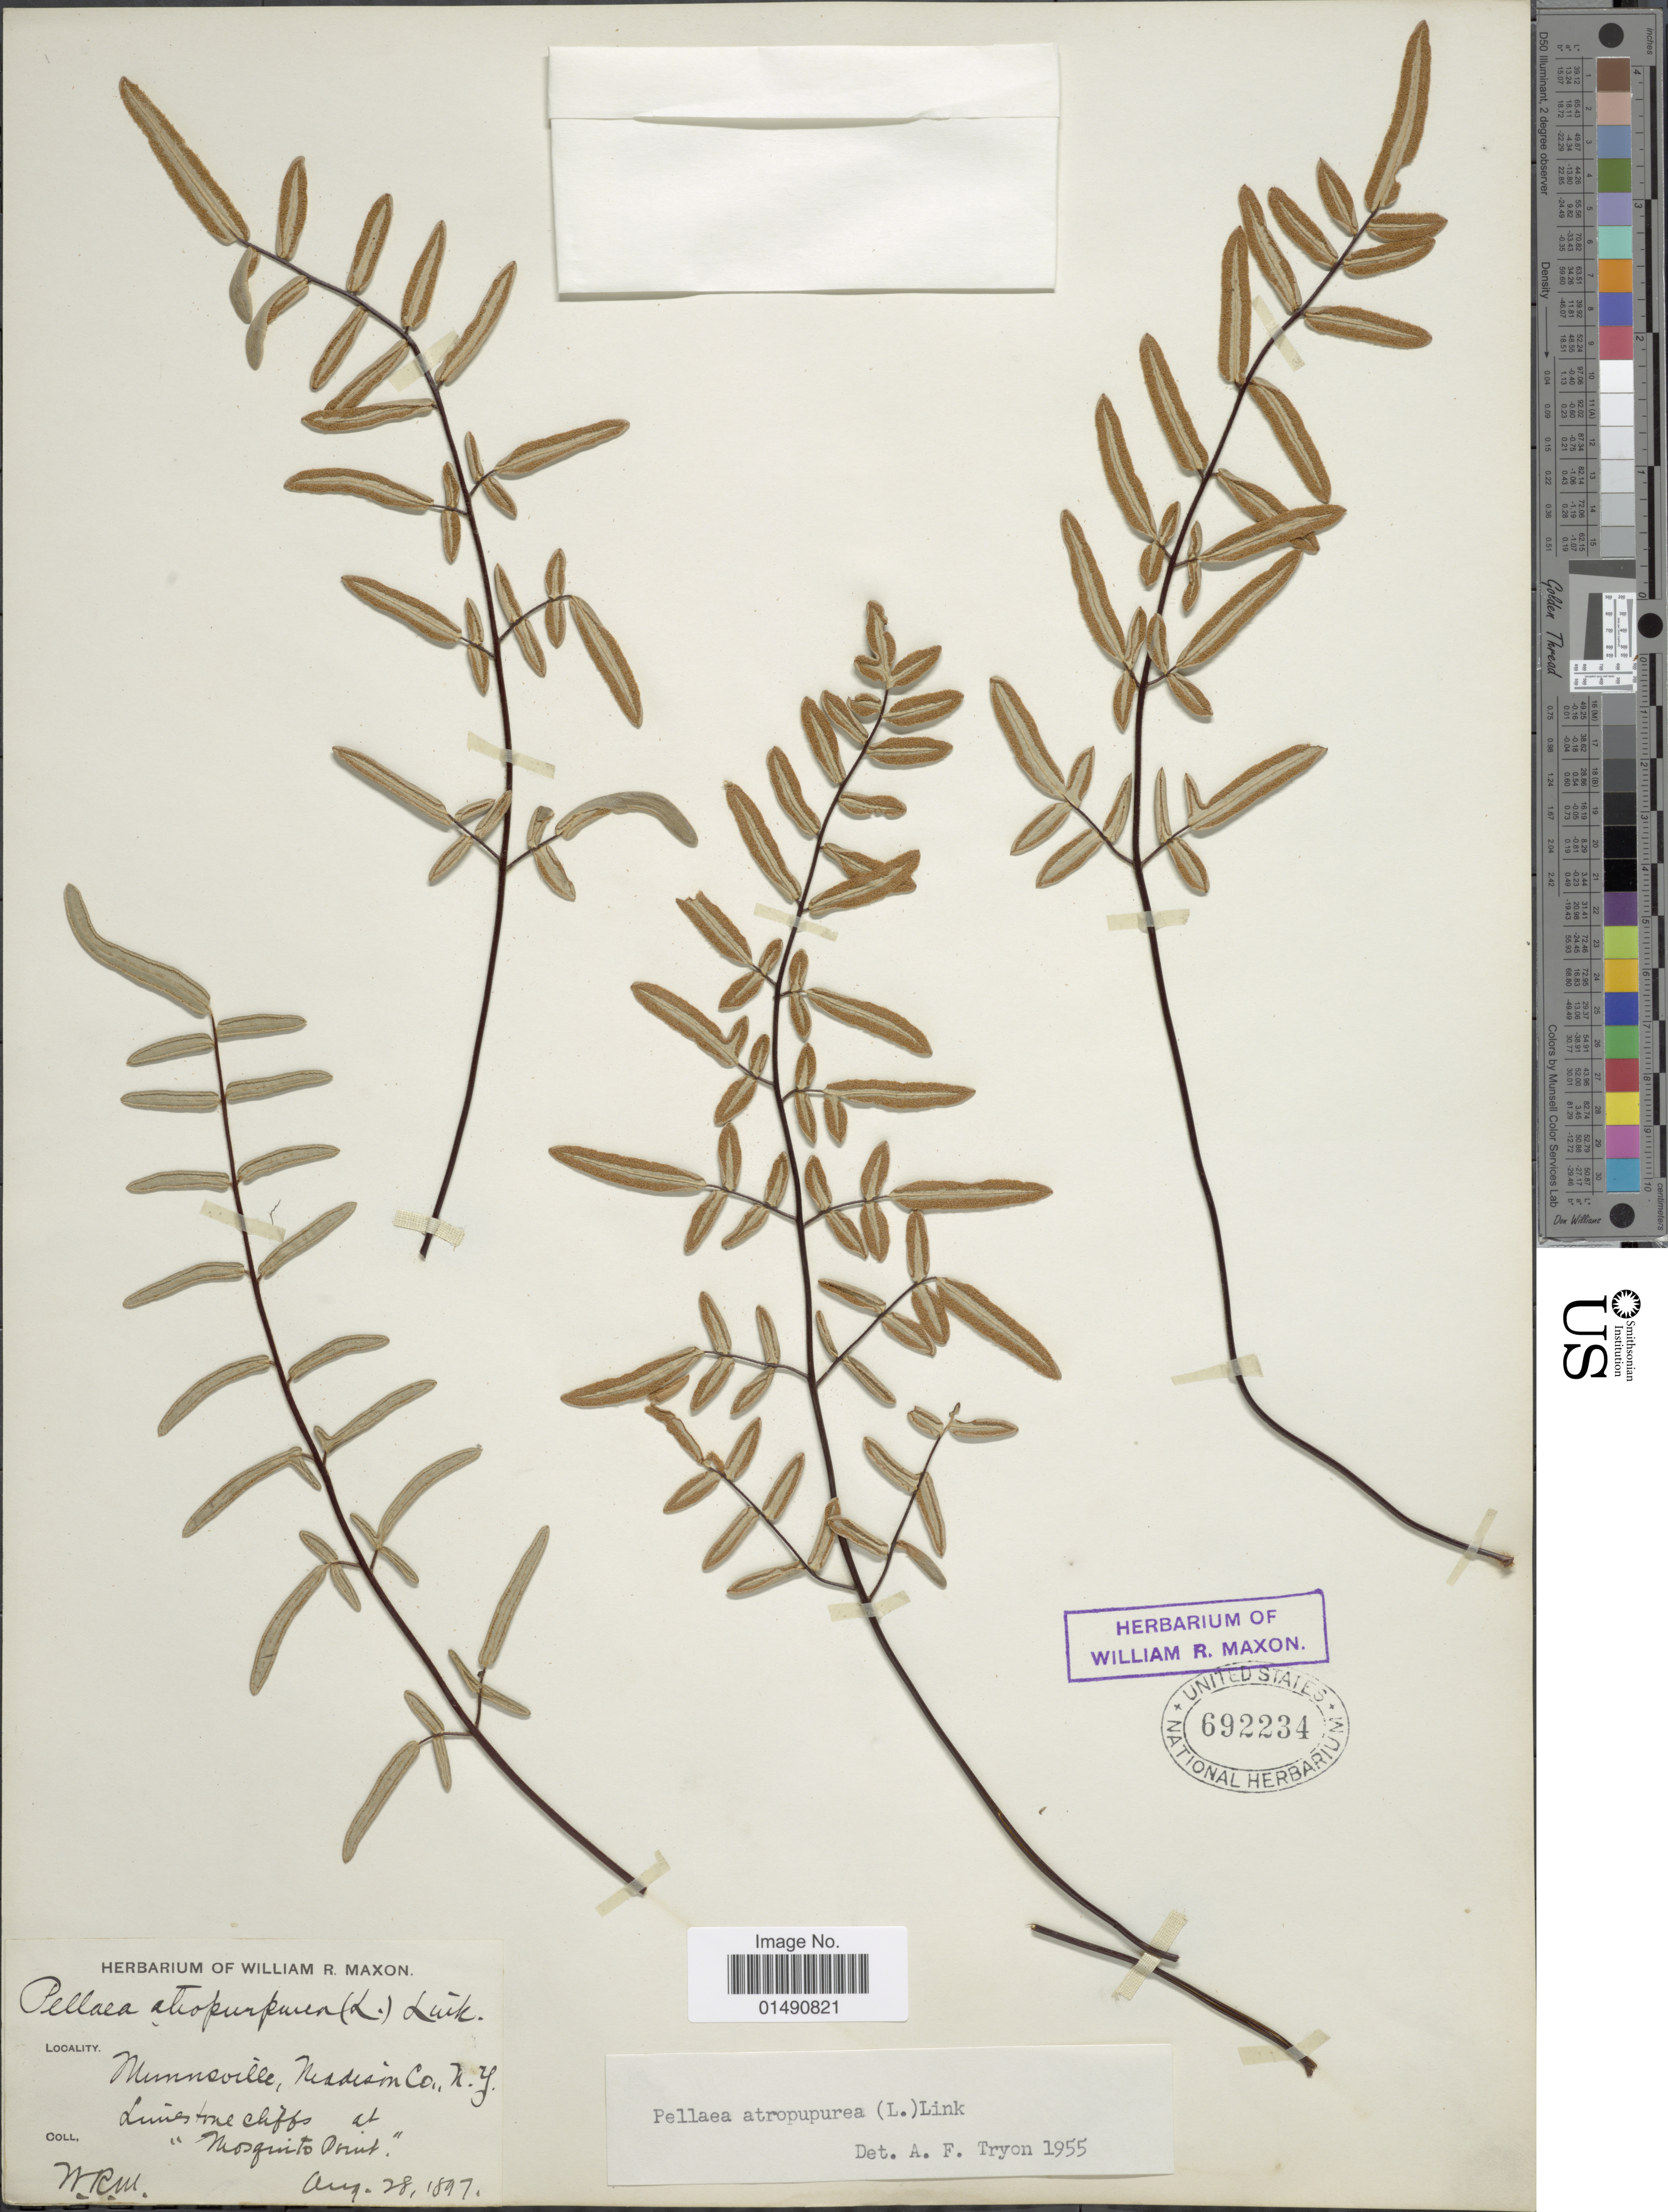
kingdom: Plantae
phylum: Tracheophyta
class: Polypodiopsida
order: Polypodiales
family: Pteridaceae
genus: Pellaea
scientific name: Pellaea atropurpurea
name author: (L.) Link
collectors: W. R. Maxon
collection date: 1897-08-28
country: United States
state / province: New York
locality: Munnsville, Madison Co. Limestone cliffs at "Mosquiti Bush"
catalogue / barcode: US 692234